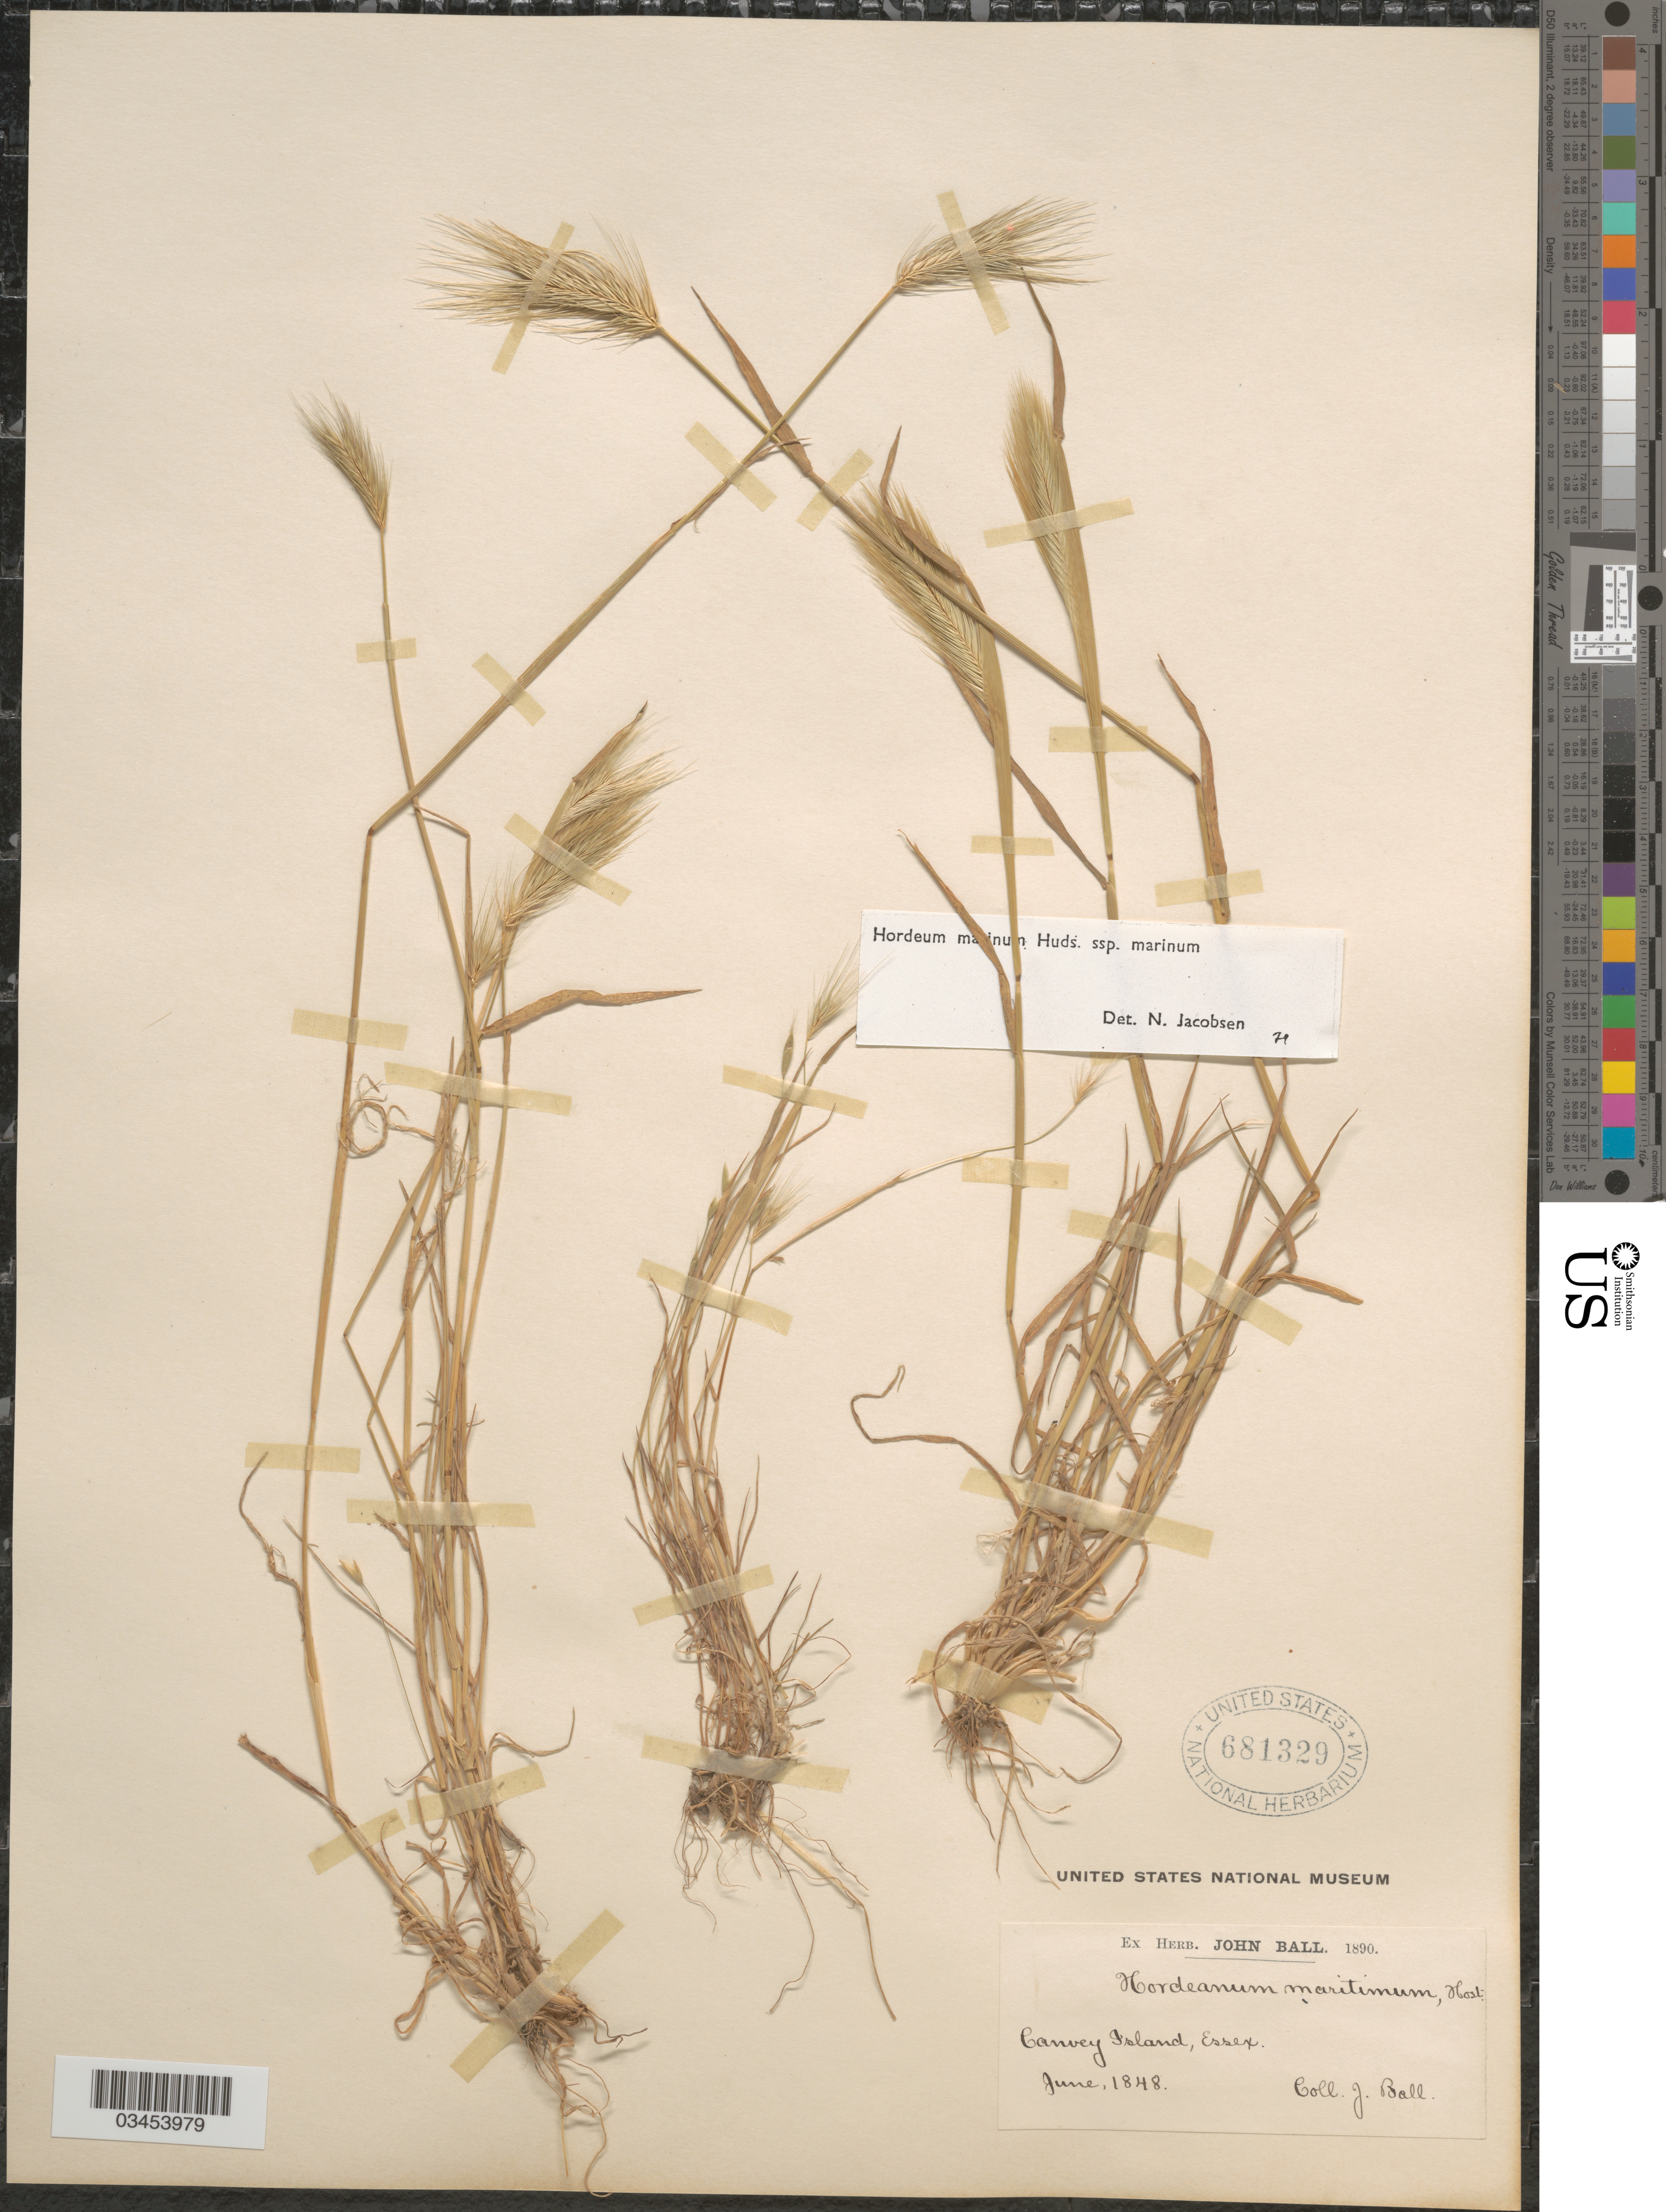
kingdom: Plantae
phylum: Tracheophyta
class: Liliopsida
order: Poales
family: Poaceae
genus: Hordeum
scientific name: Hordeum marinum subsp. marinum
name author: Huds.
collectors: J. Ball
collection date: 1848-06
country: United Kingdom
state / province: England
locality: Canvey Island, Essex.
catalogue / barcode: US 681329